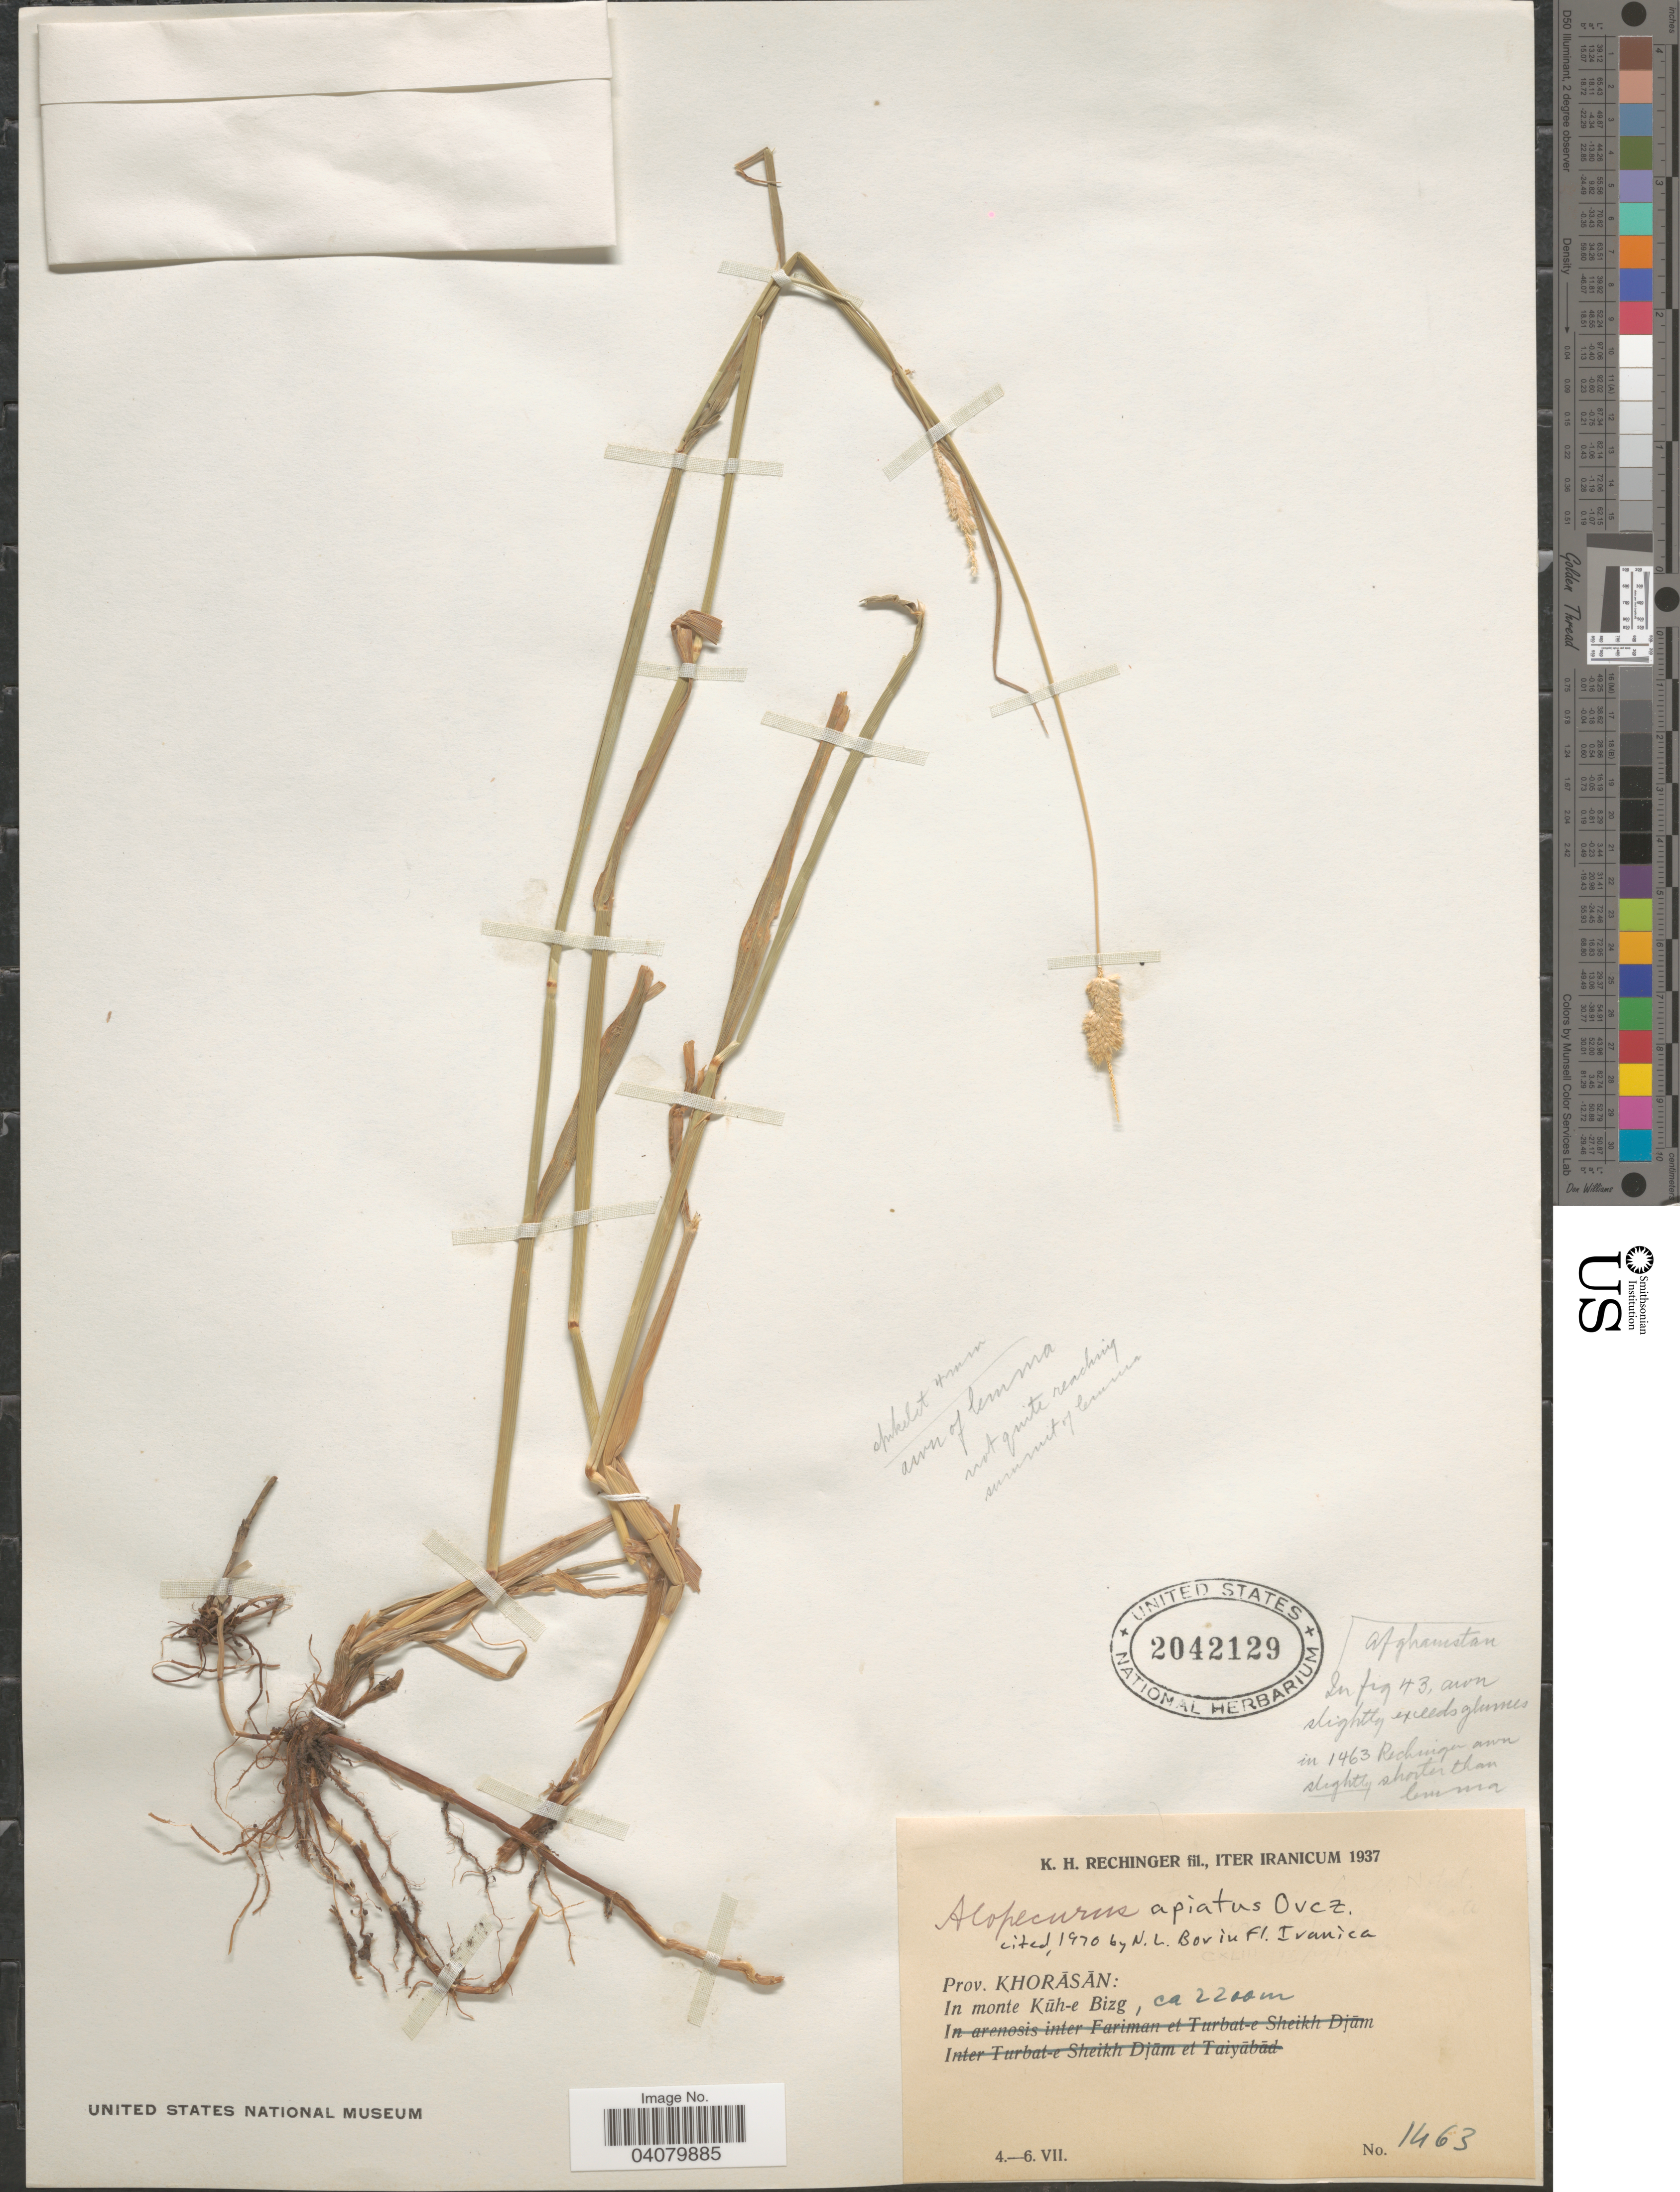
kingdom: Plantae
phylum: Tracheophyta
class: Liliopsida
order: Poales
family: Poaceae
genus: Alopecurus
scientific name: Alopecurus apiatus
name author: Ovcz.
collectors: K. H. Rechinger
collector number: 1463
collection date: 1937-07-04/1937-07-06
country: Iran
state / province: Khorasan [obsolete]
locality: Iter Iranicum 1937. In monte Kūh-e Bizg.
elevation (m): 2200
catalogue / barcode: US 2042129